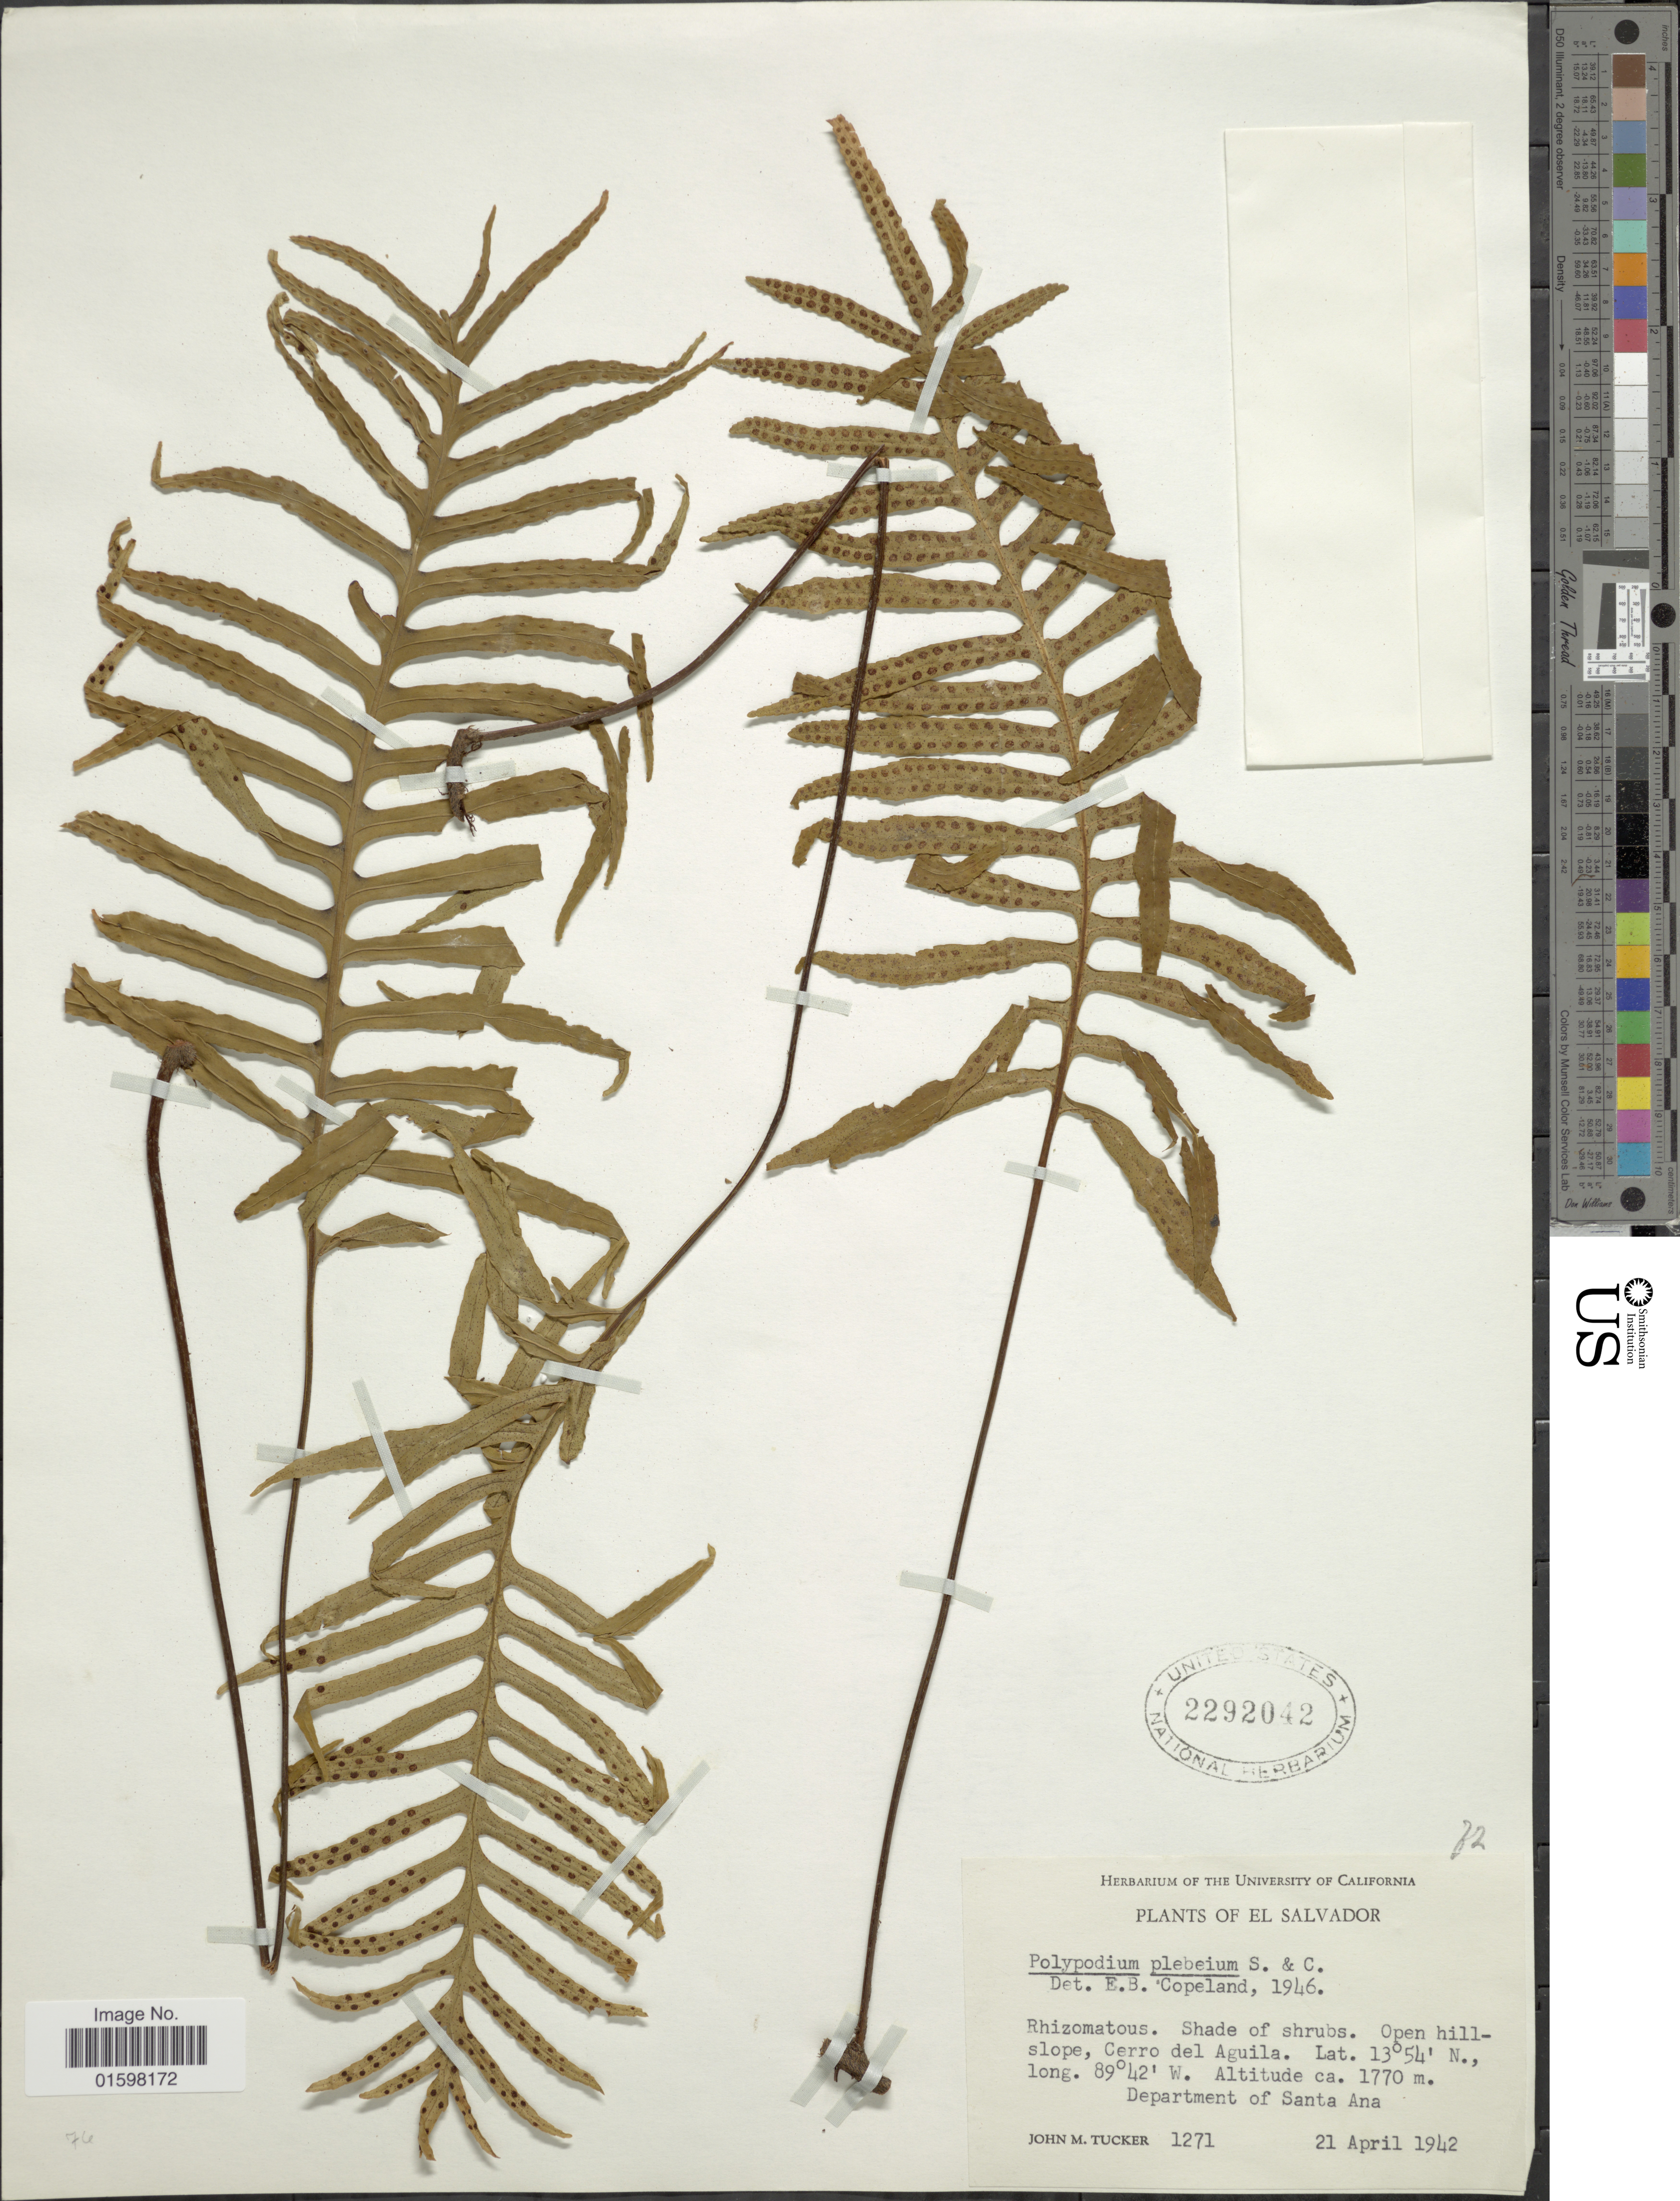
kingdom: Plantae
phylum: Tracheophyta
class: Polypodiopsida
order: Polypodiales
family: Polypodiaceae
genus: Pleopeltis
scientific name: Pleopeltis plebeia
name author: (Schltdl. ex Cham.) A.R. Sm. & Tejero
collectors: J. M. Tucker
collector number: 1271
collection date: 1942-04-21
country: El Salvador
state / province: Santa Ana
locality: Open Hillslope., Cerro del Aguila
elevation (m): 1770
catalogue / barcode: US 2292042